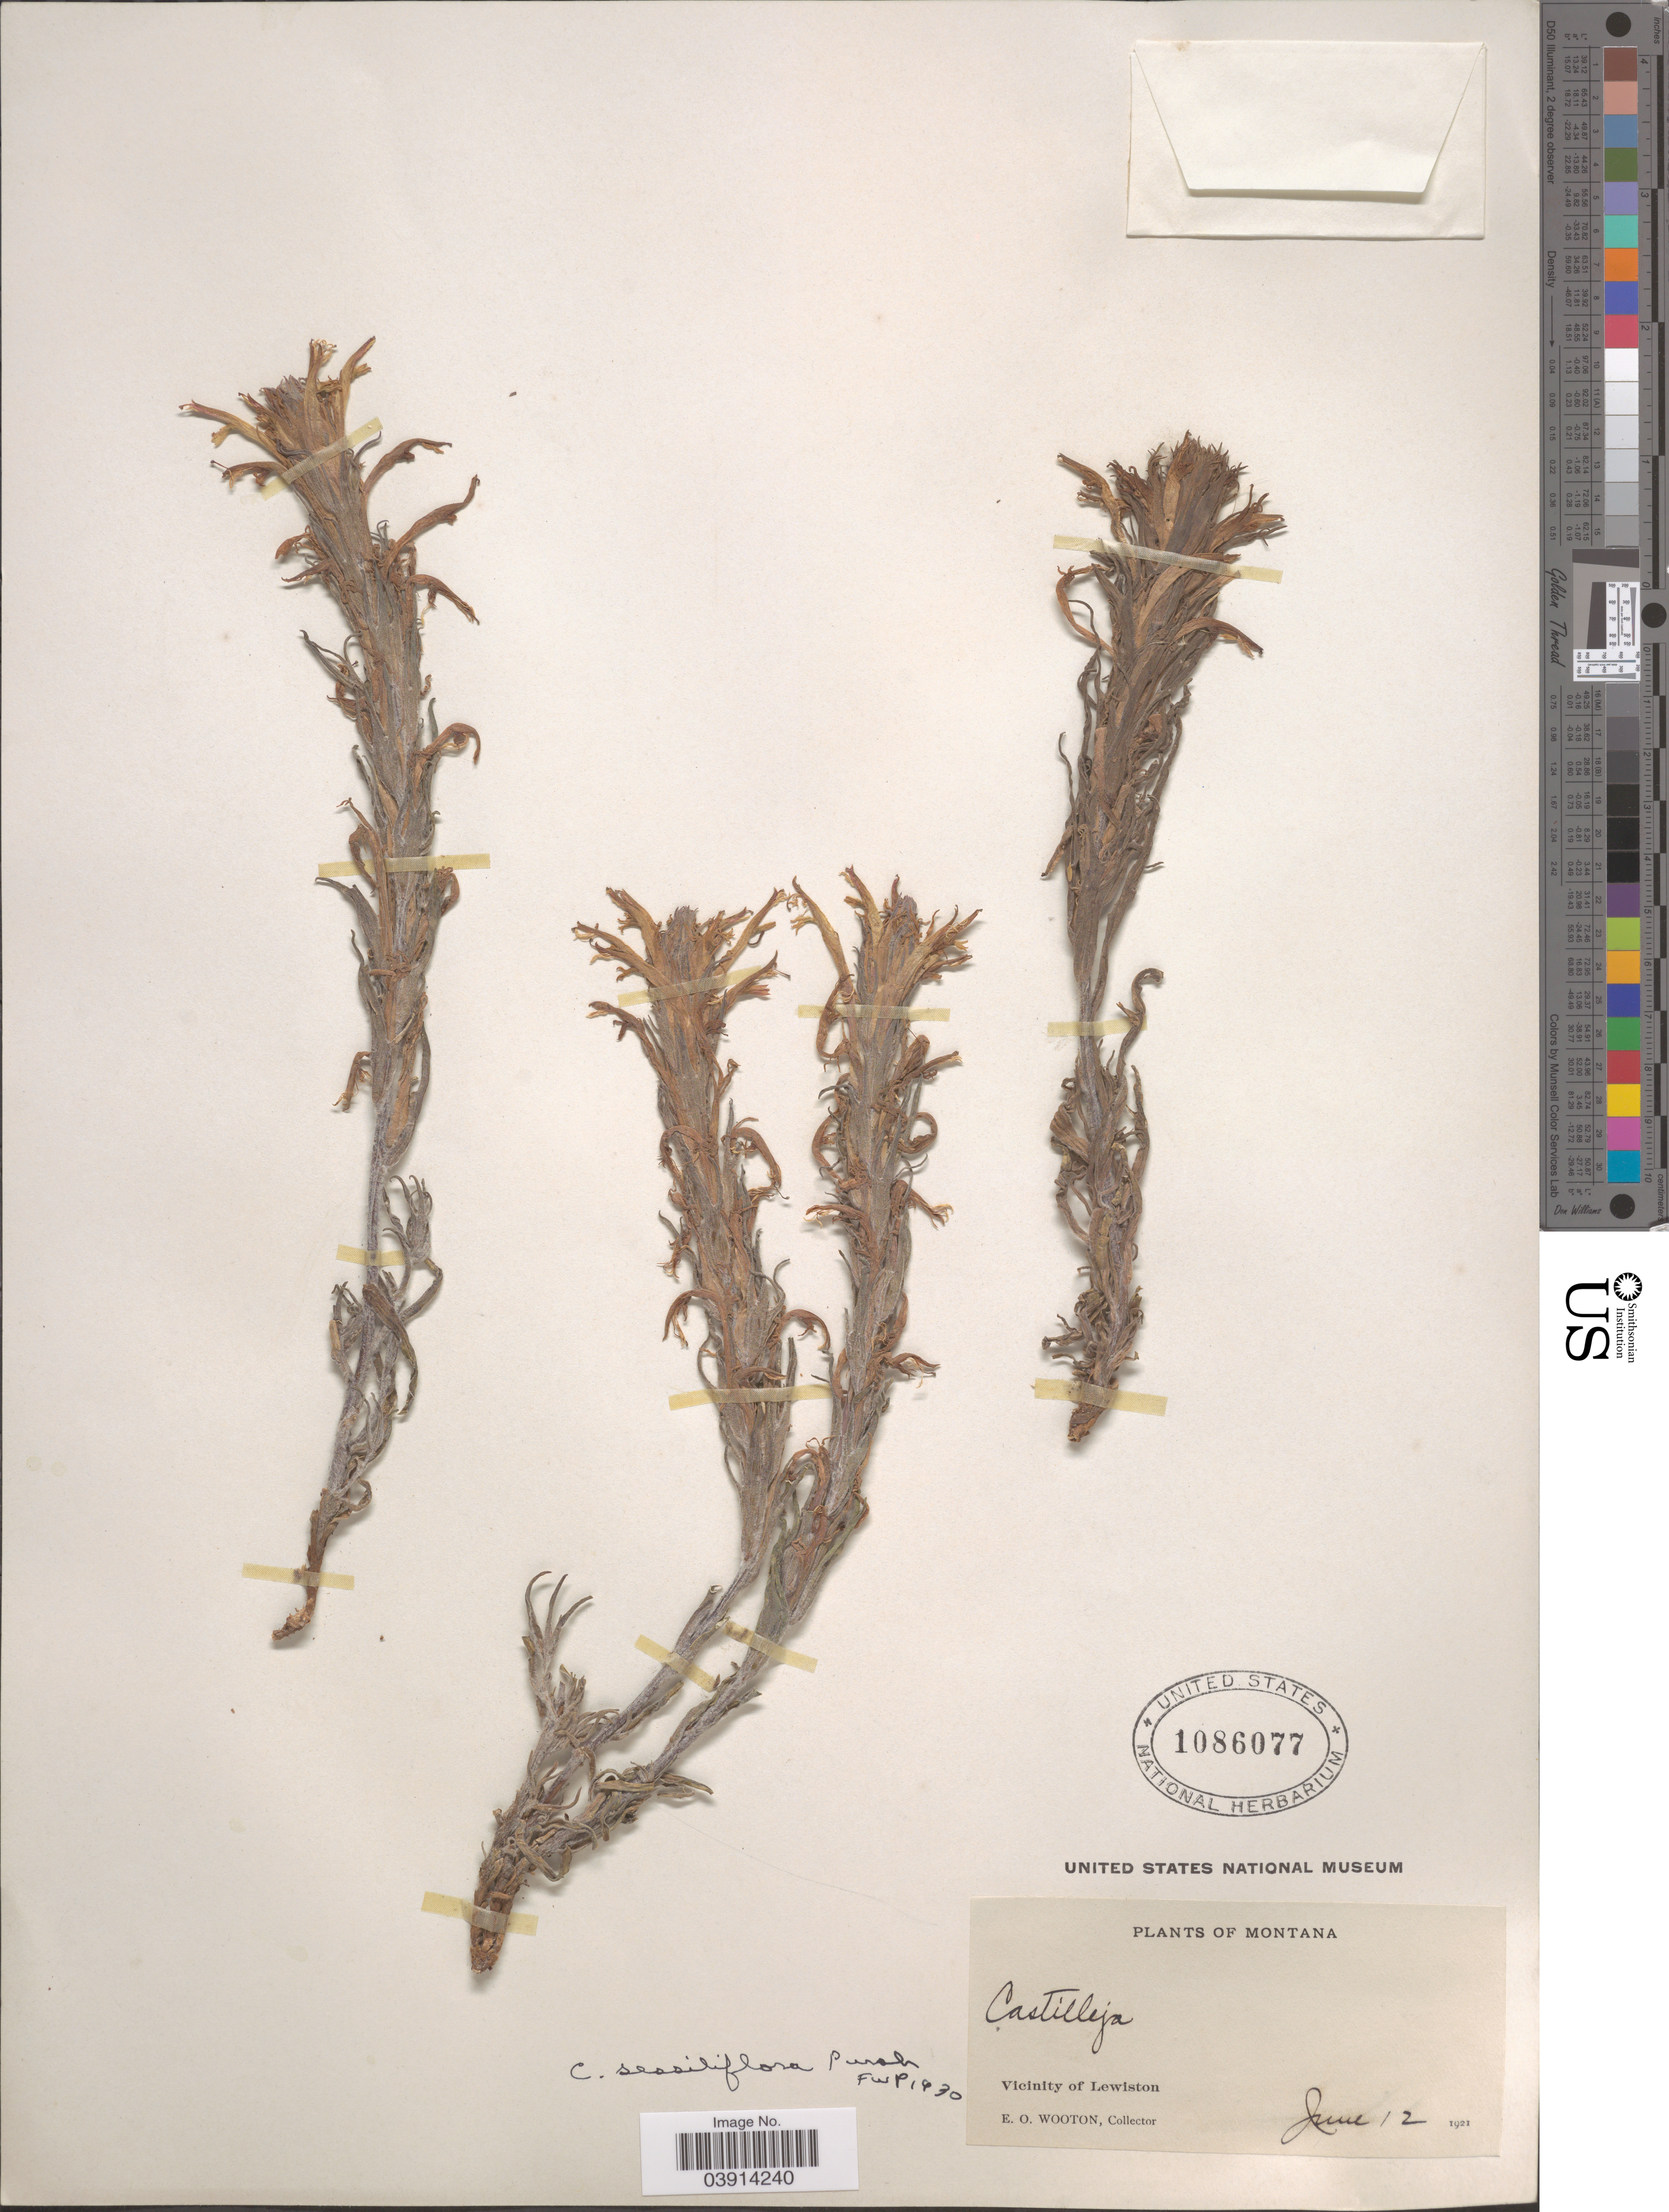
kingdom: Plantae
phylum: Tracheophyta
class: Magnoliopsida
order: Lamiales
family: Orobanchaceae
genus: Castilleja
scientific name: Castilleja sessiliflora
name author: Pursh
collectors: E. O. Wooton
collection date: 1921-06-12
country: United States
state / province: Montana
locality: Vicinity of Lewiston.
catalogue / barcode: US 1086077